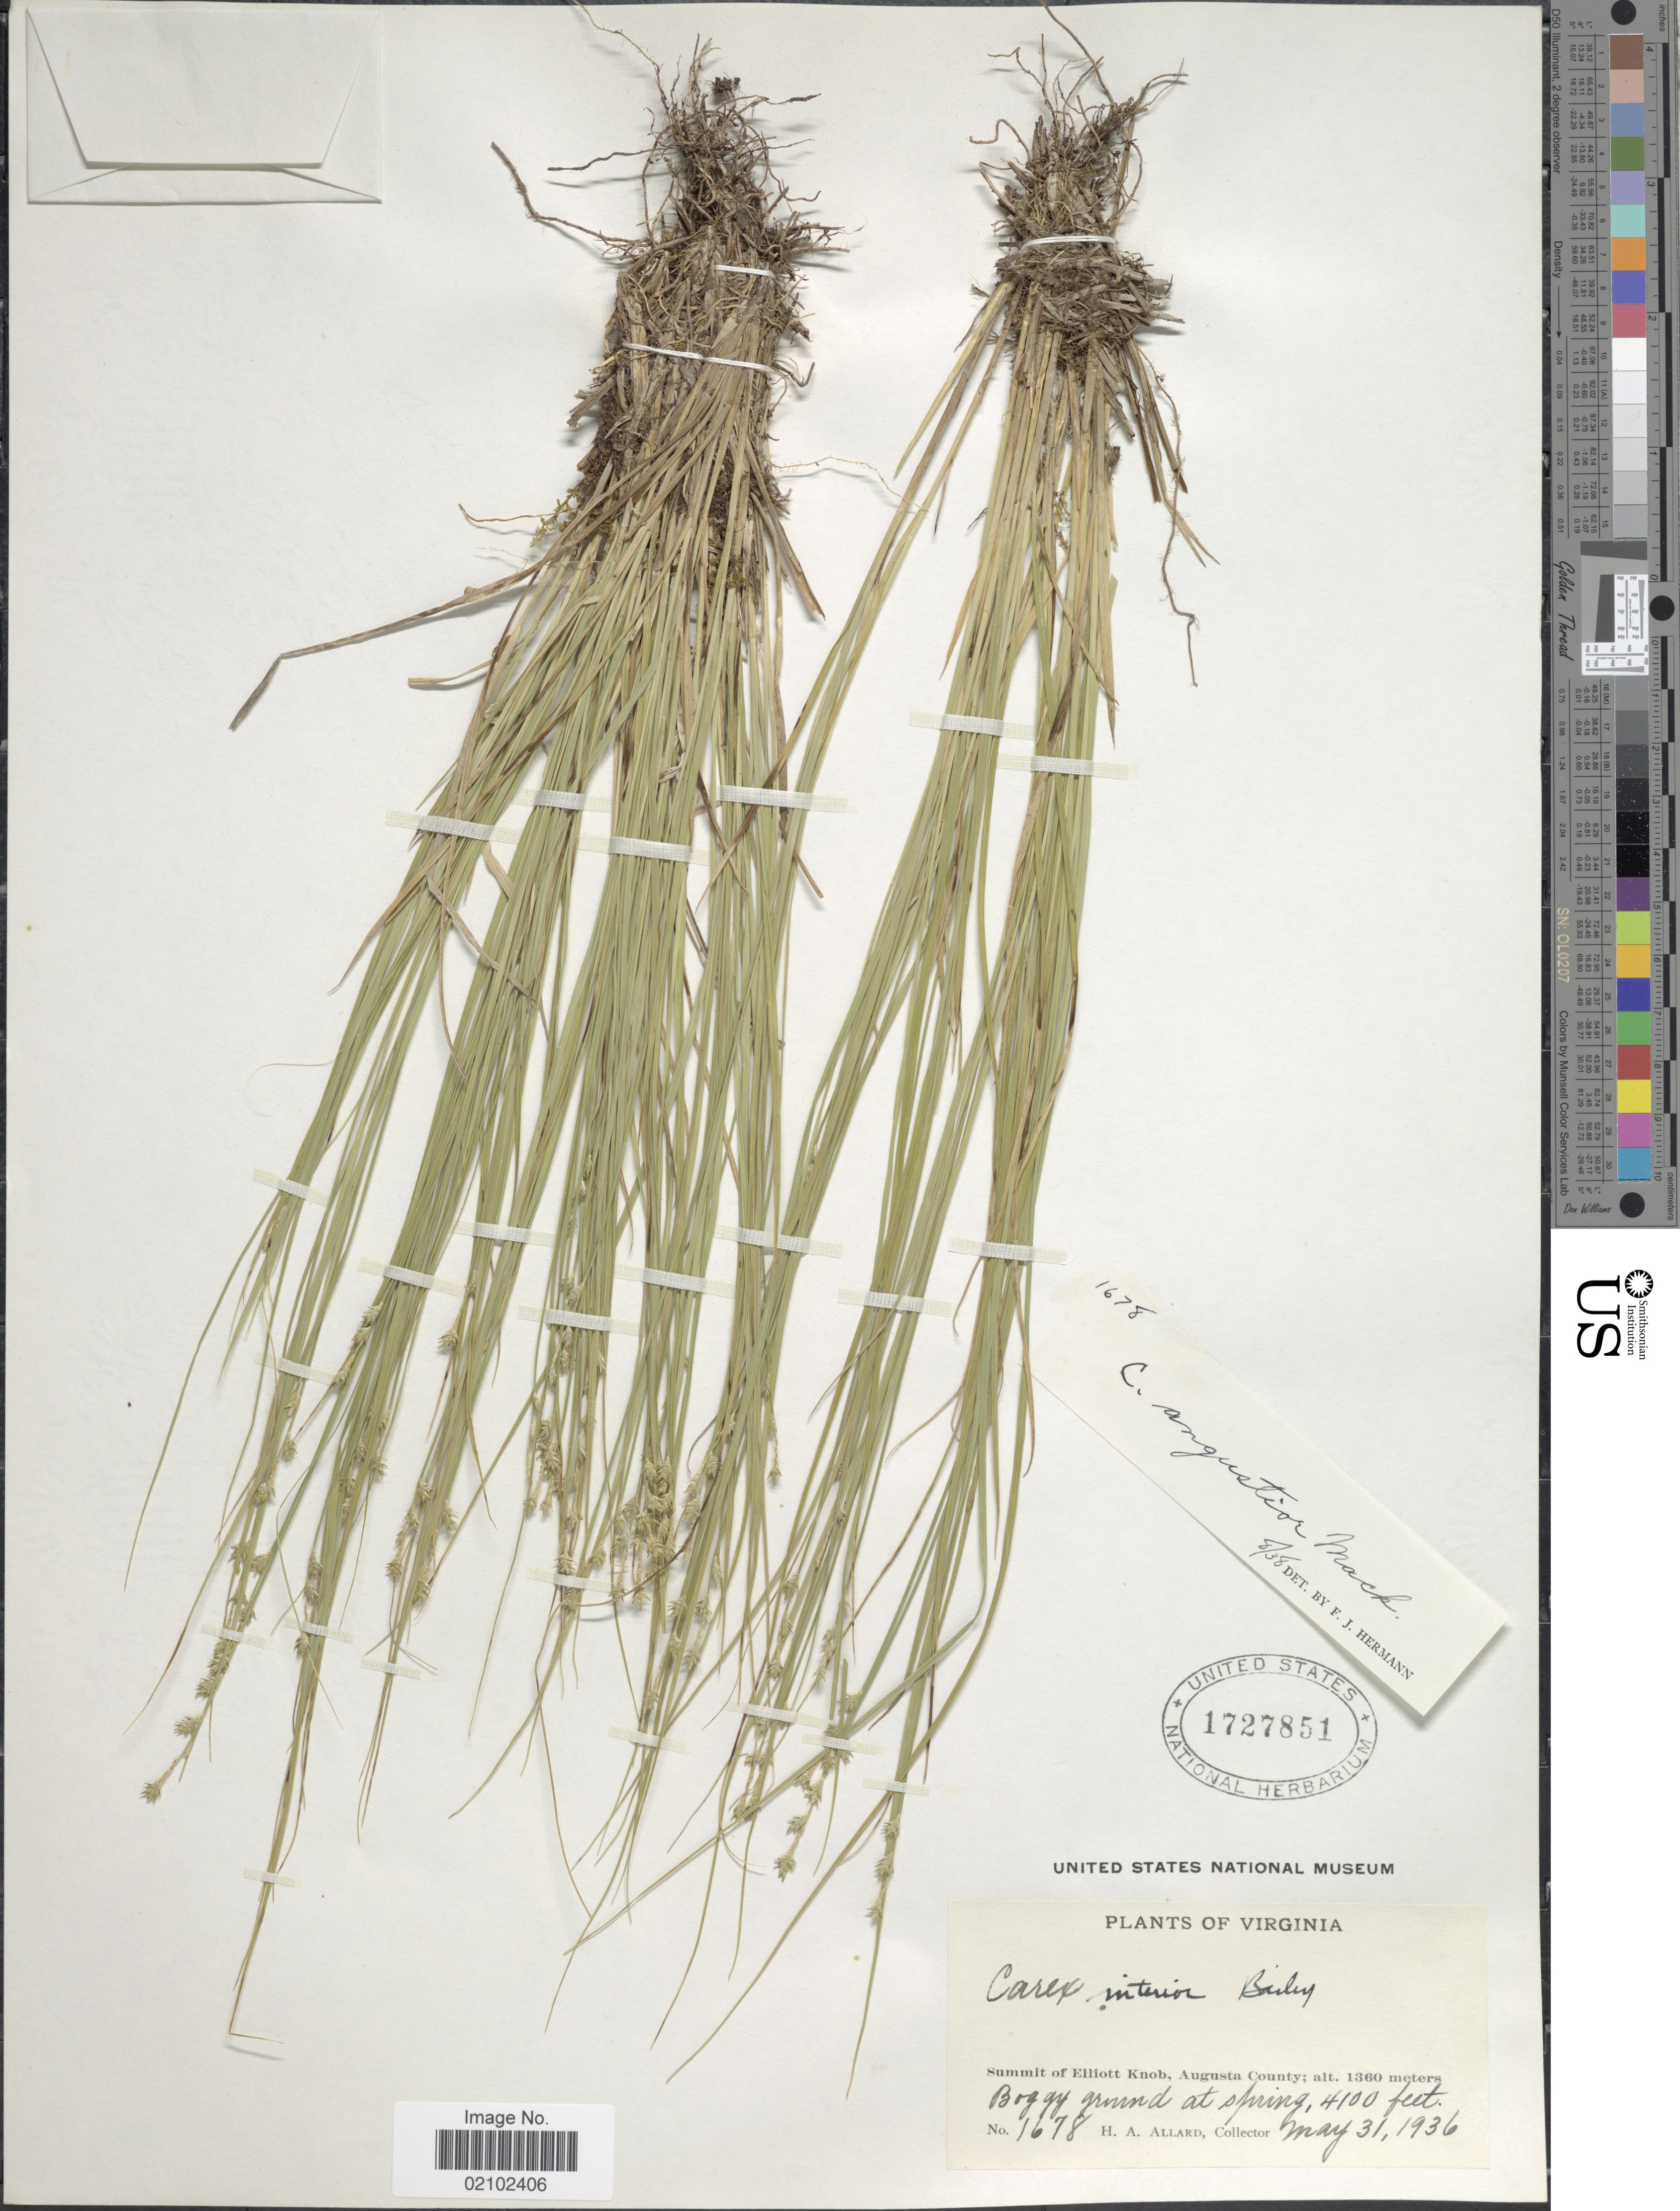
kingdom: Plantae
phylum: Tracheophyta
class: Liliopsida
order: Poales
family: Cyperaceae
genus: Carex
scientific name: Carex echinata subsp. echinata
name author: Murray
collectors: H. A. Allard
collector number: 1678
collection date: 1936-05-31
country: United States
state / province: Virginia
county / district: Augusta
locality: Summit of Elliott Knob, Augusta County, at spring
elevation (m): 1250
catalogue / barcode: US 1727851